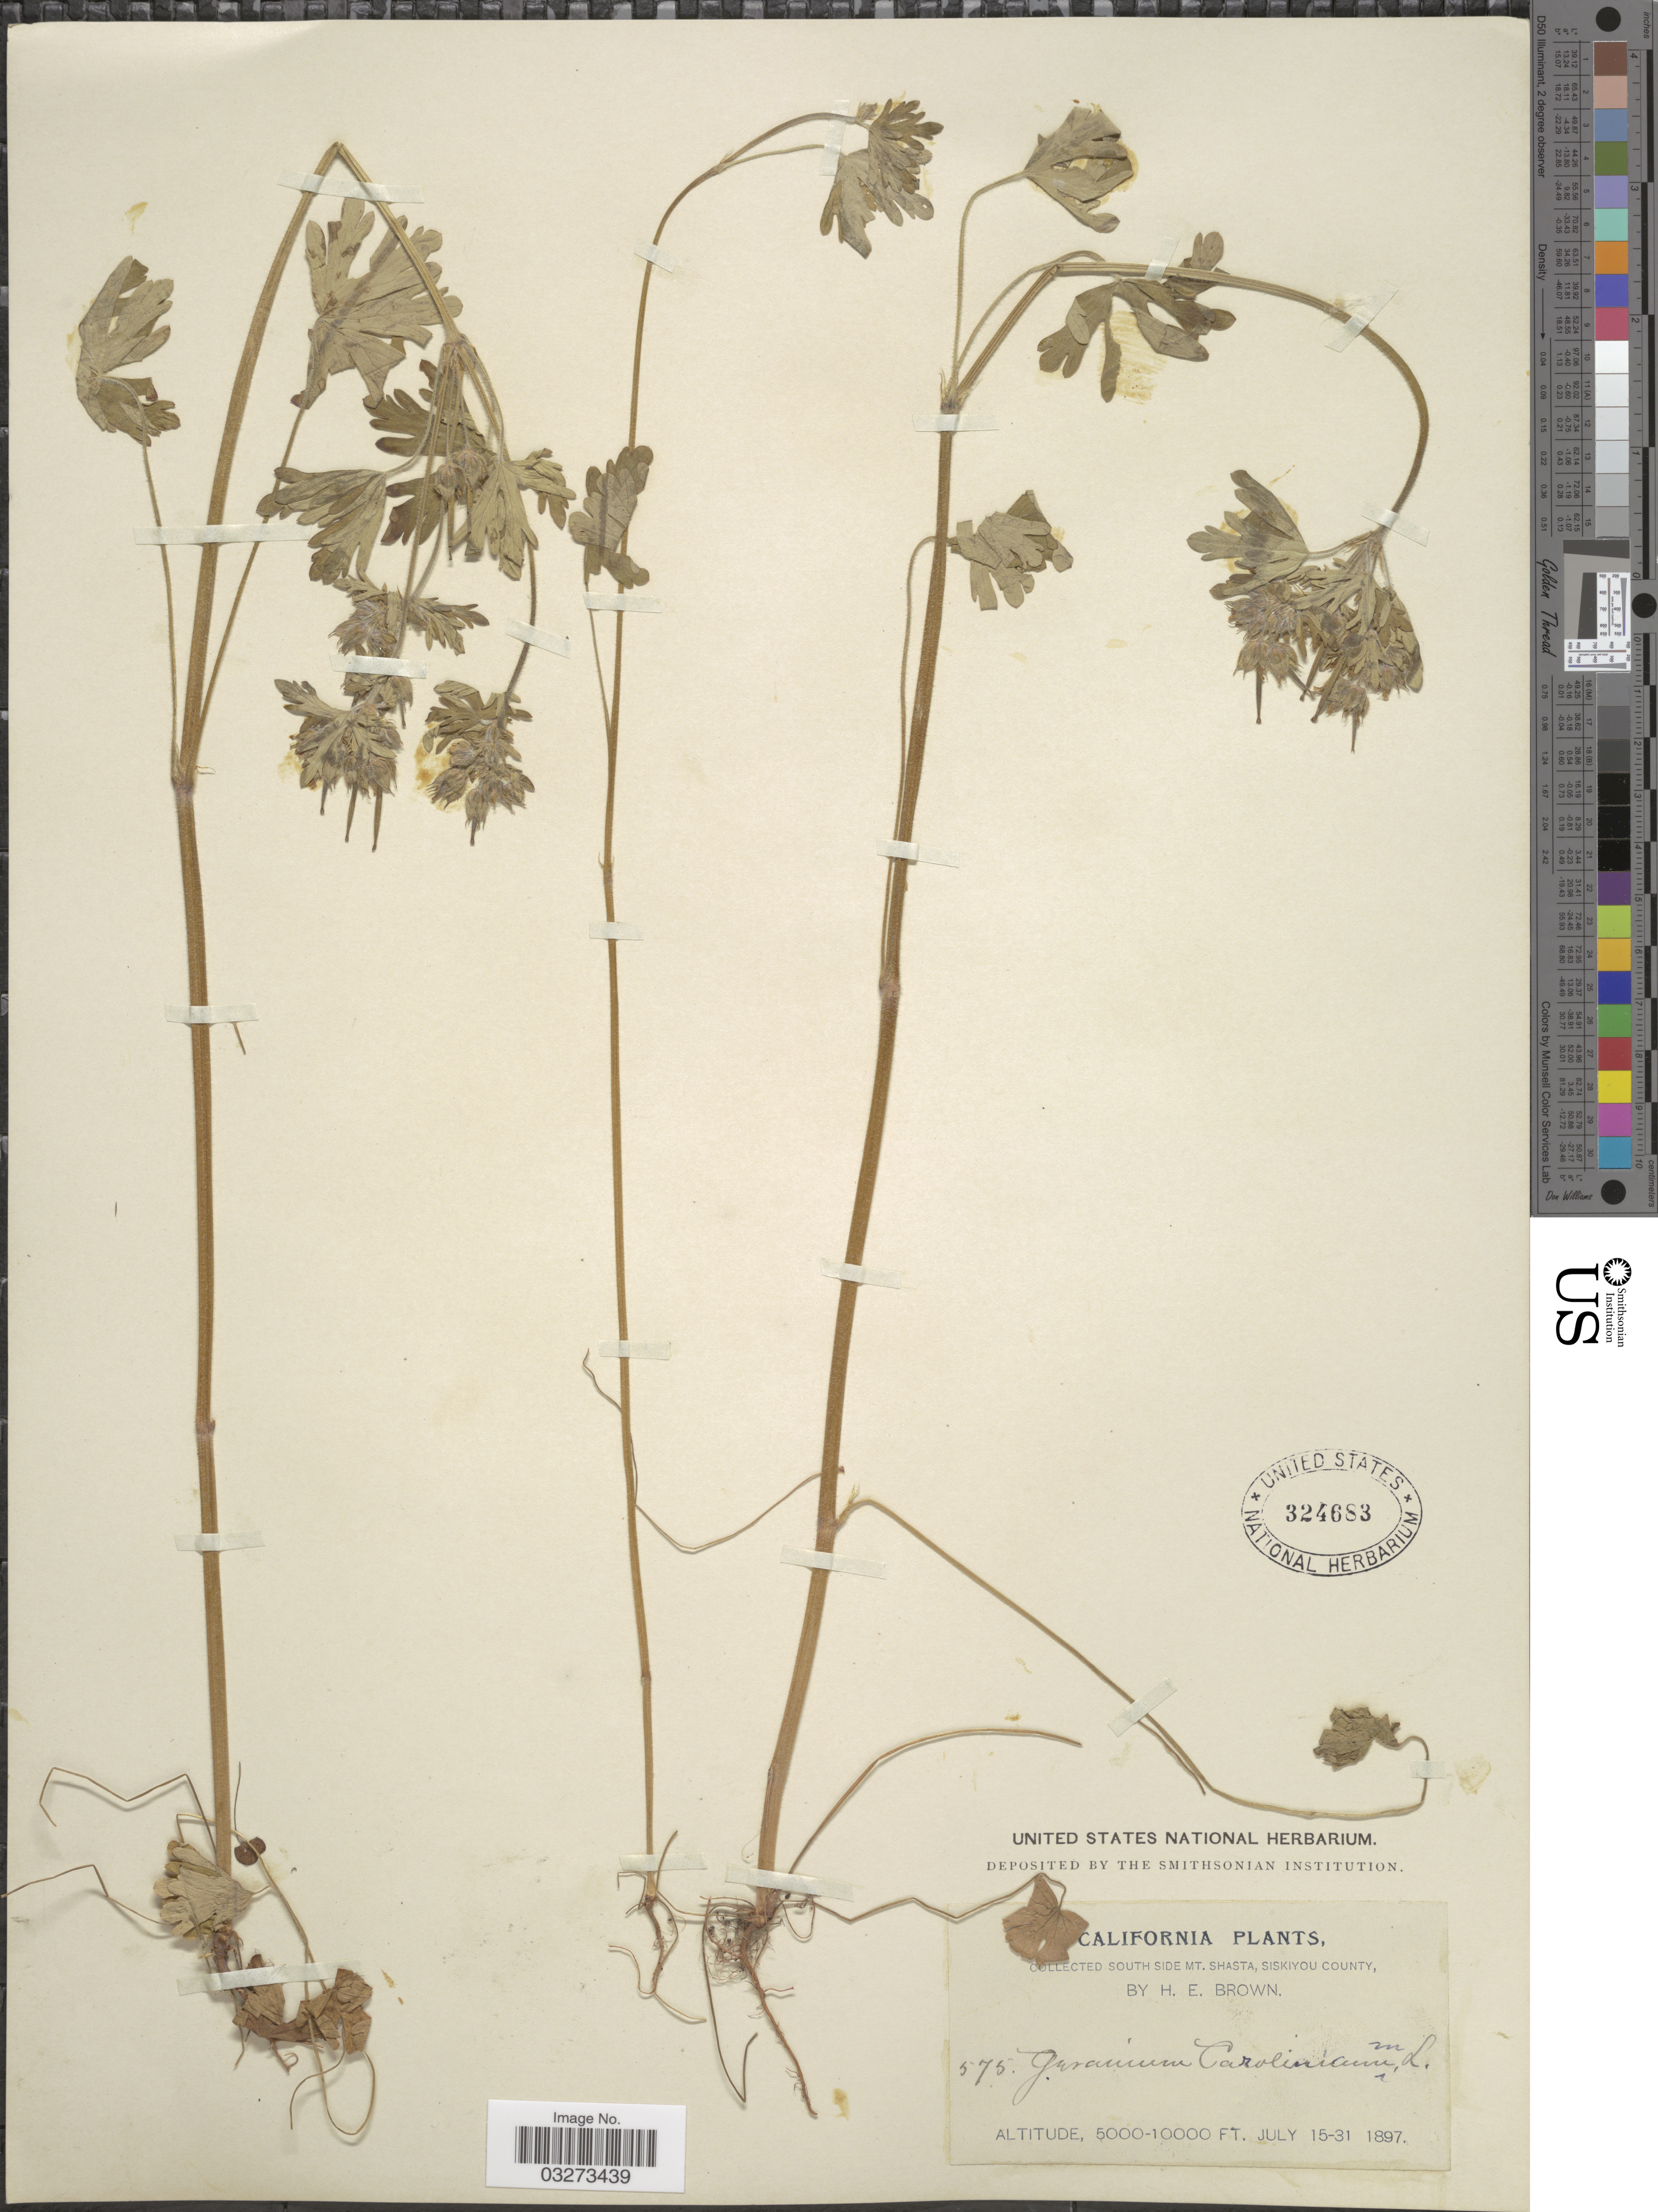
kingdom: Plantae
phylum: Tracheophyta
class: Magnoliopsida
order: Geraniales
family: Geraniaceae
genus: Geranium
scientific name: Geranium carolinianum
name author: L.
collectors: H. E. Brown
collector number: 575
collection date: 1897-07-15/1897-07-31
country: United States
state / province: California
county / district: Siskiyou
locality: South side Mt. Shasta, Siskiyou County.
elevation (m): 1524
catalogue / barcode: US 324683